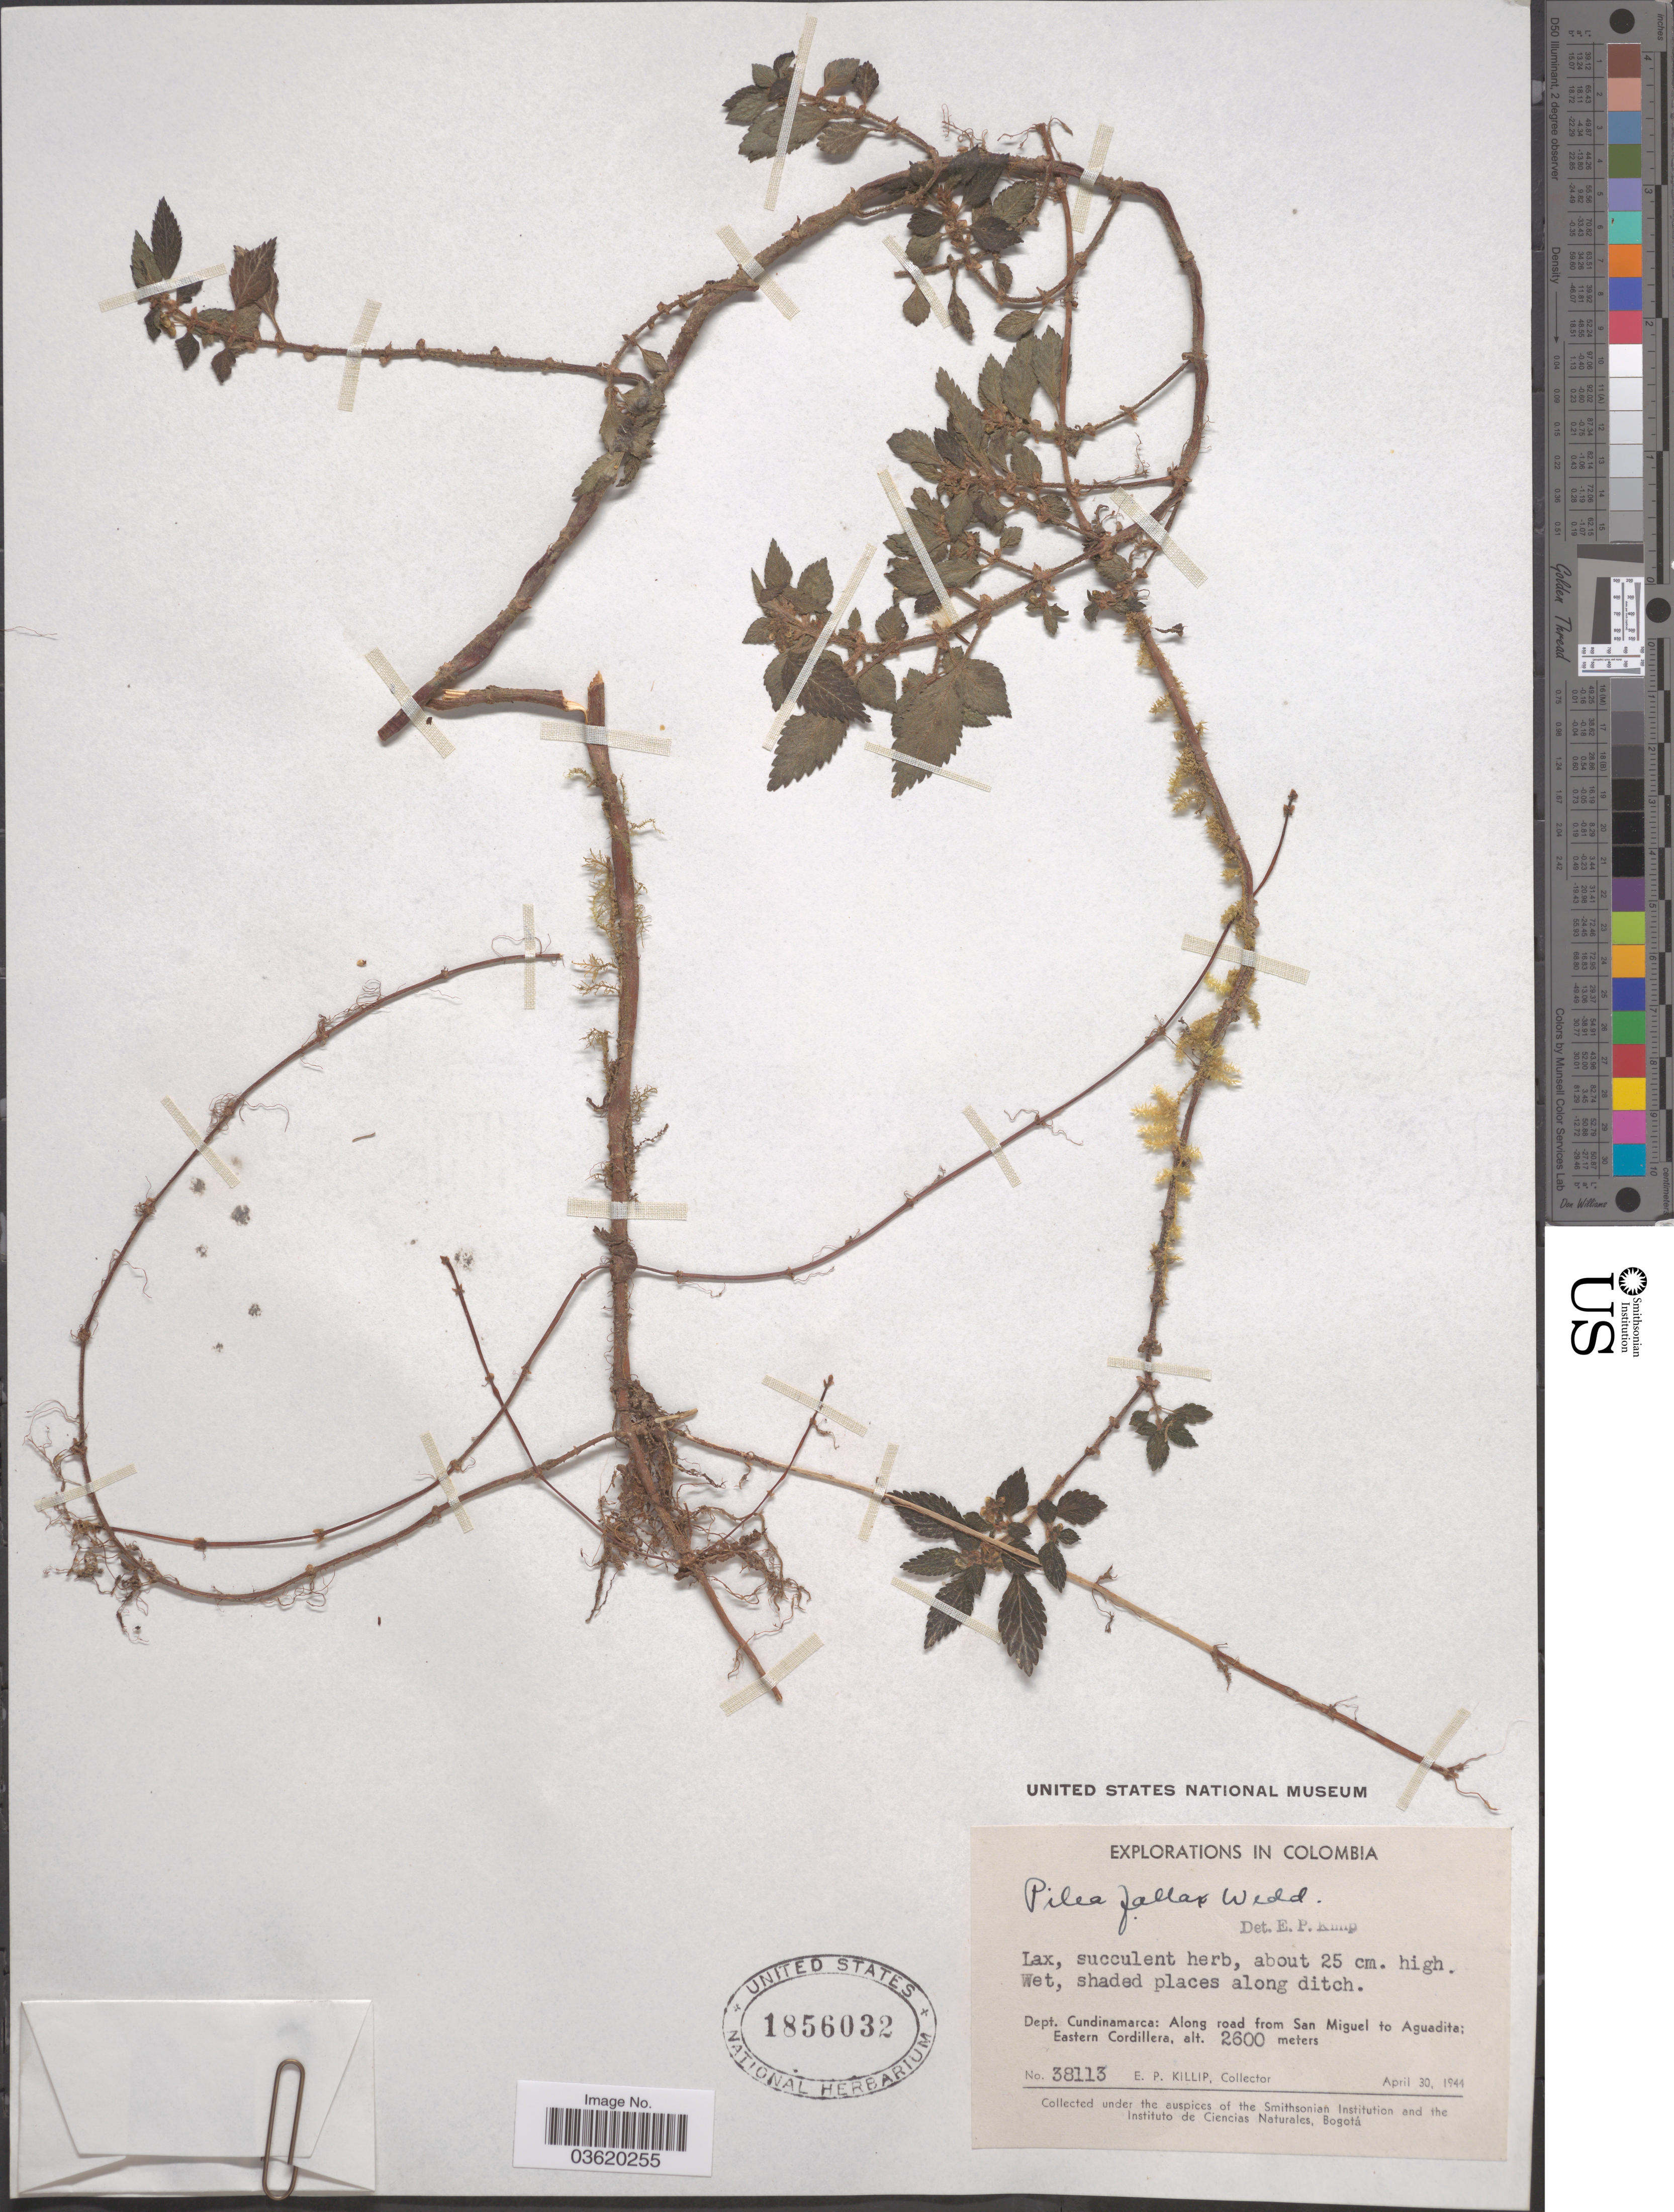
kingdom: Plantae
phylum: Tracheophyta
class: Magnoliopsida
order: Rosales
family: Urticaceae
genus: Pilea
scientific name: Pilea fallax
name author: Wedd.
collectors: E. P. Killip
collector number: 38113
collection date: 1944-04-30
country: Colombia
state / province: Cundinamarca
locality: Dept. Cundinamarca: Along road from San Miguel to Aguadita; Eastern Cordillera.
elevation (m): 2600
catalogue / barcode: US 1856032